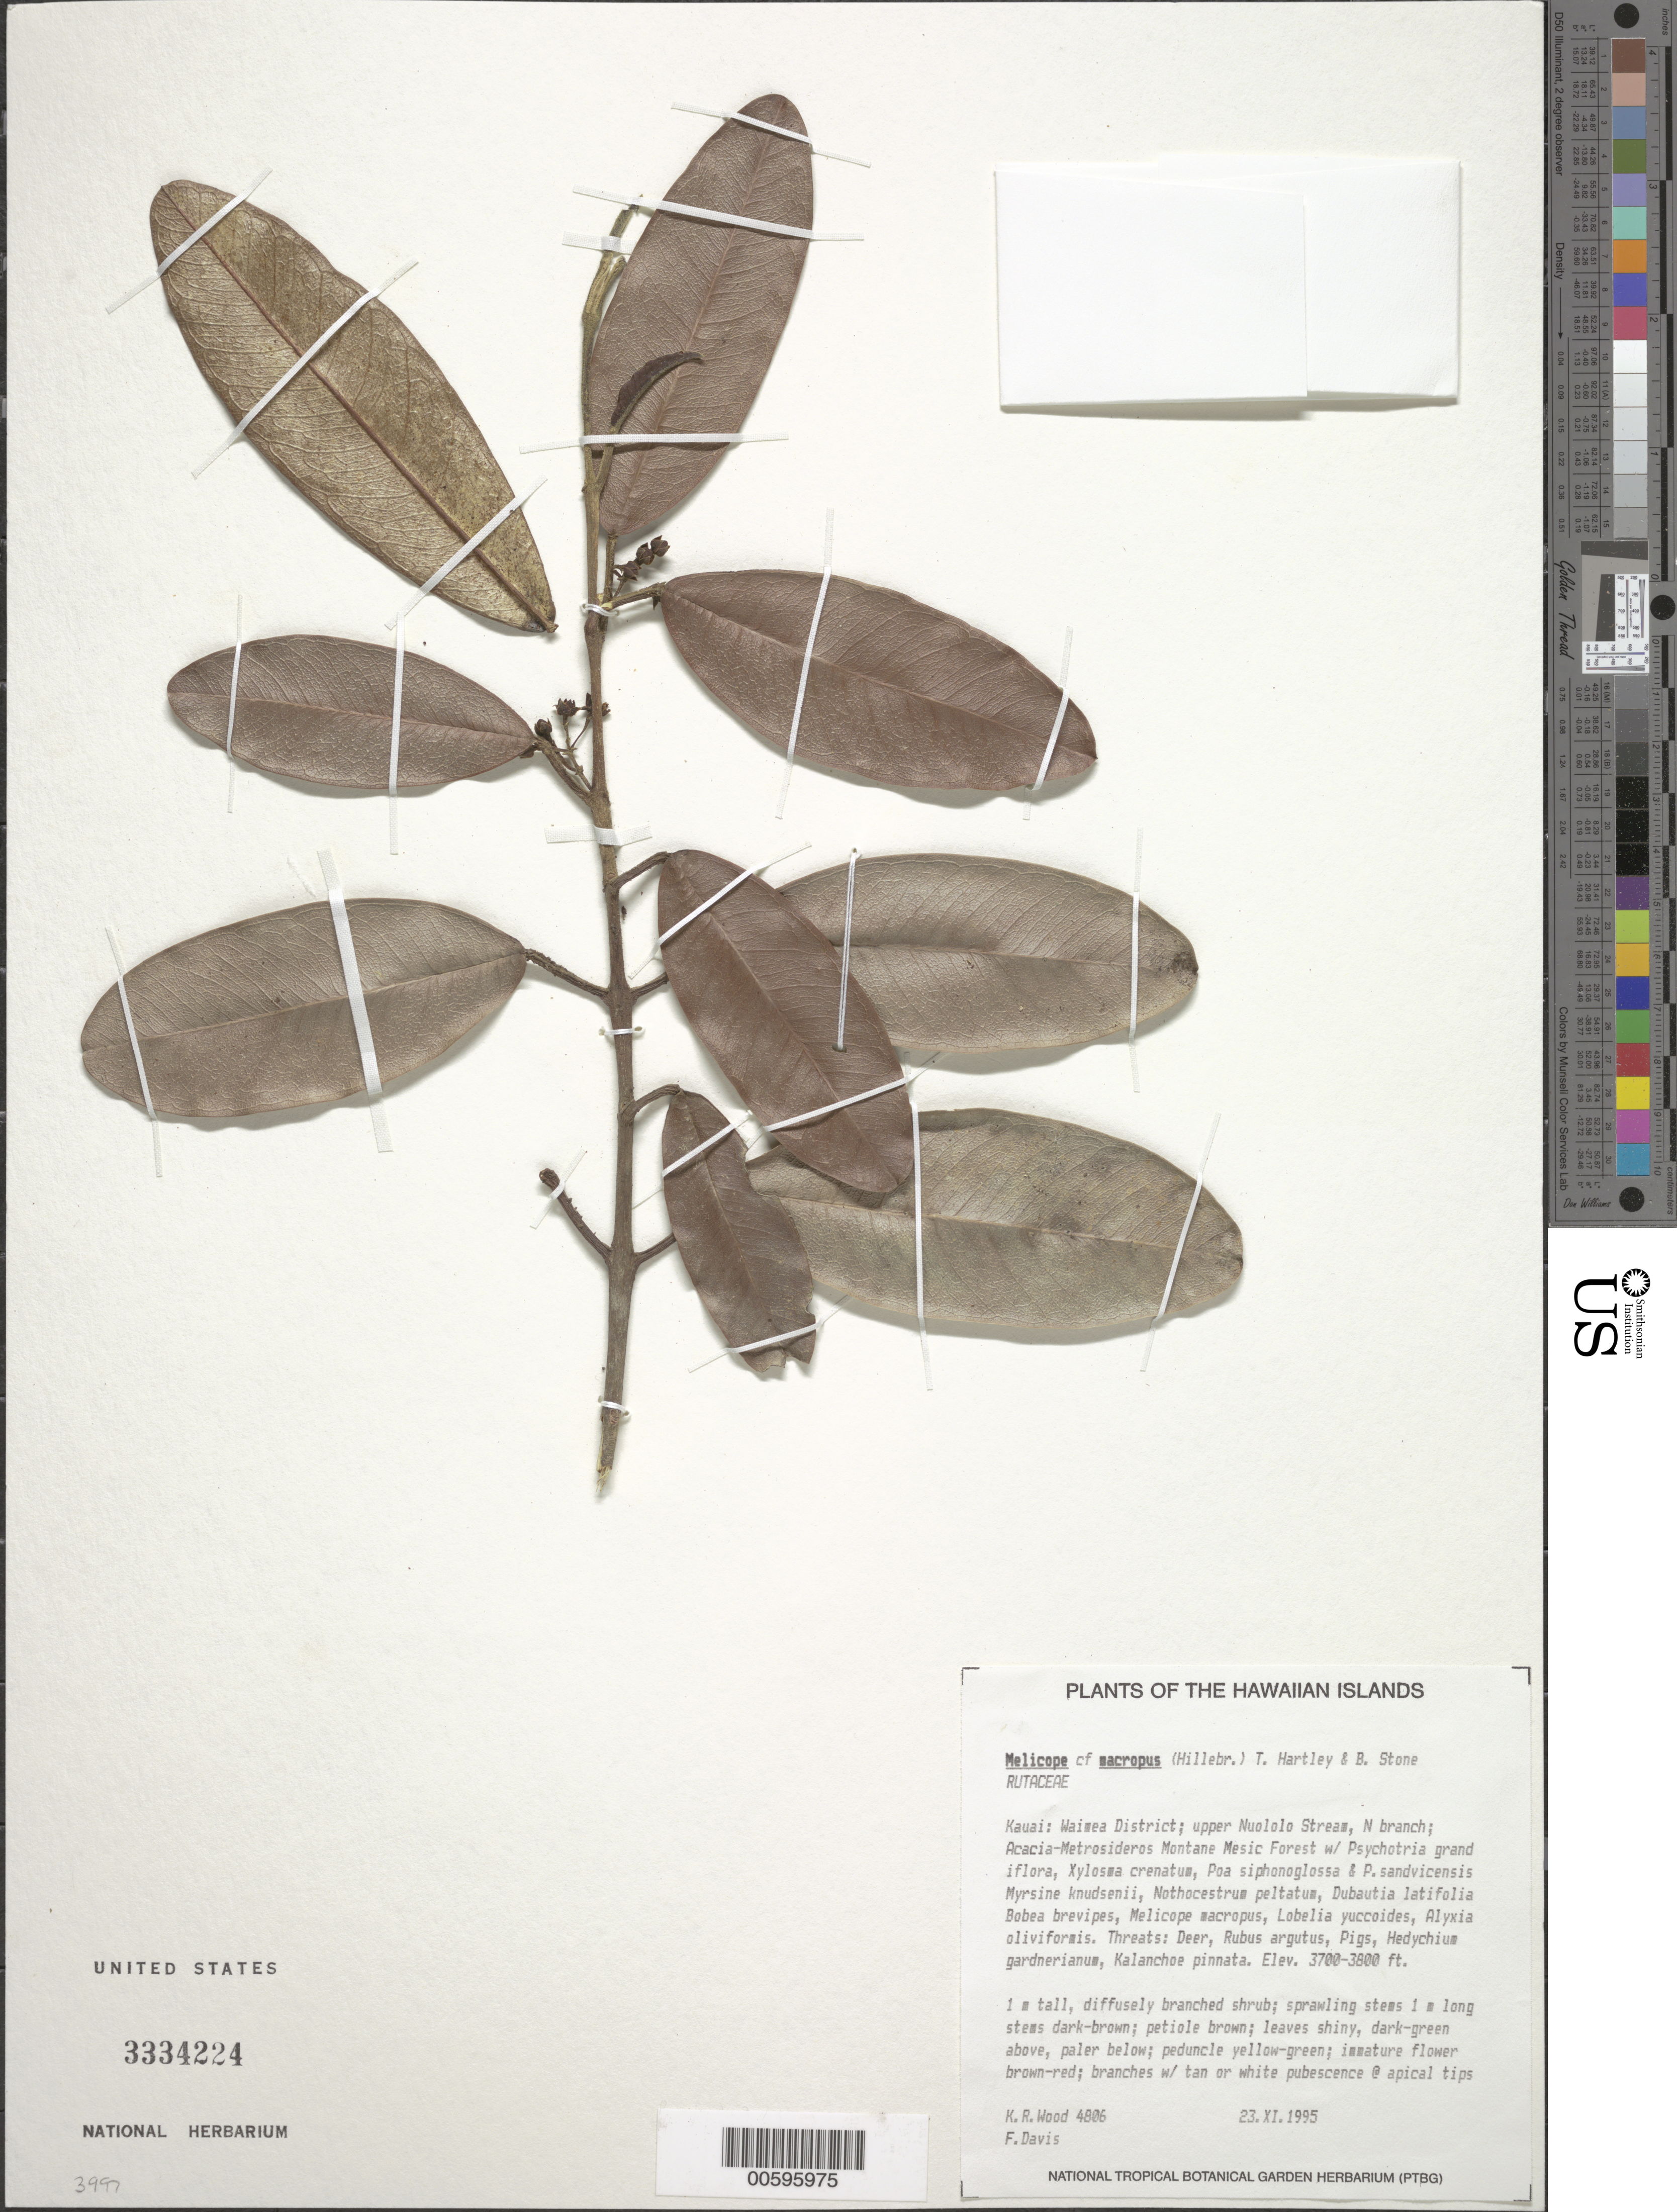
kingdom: Plantae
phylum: Tracheophyta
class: Magnoliopsida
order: Sapindales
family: Rutaceae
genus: Melicope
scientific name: Melicope macropus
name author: (Hillebr.) T.G. Hartley & B.C. Stone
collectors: K. R. Wood & F. Davis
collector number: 4806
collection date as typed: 23 Nov 1995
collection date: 1995-11-23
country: United States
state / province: Hawaii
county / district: Kauai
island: Kaua'i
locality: Waimea Dist; upper Nuololo Stream, N branch.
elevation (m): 1128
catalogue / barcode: US 3334224